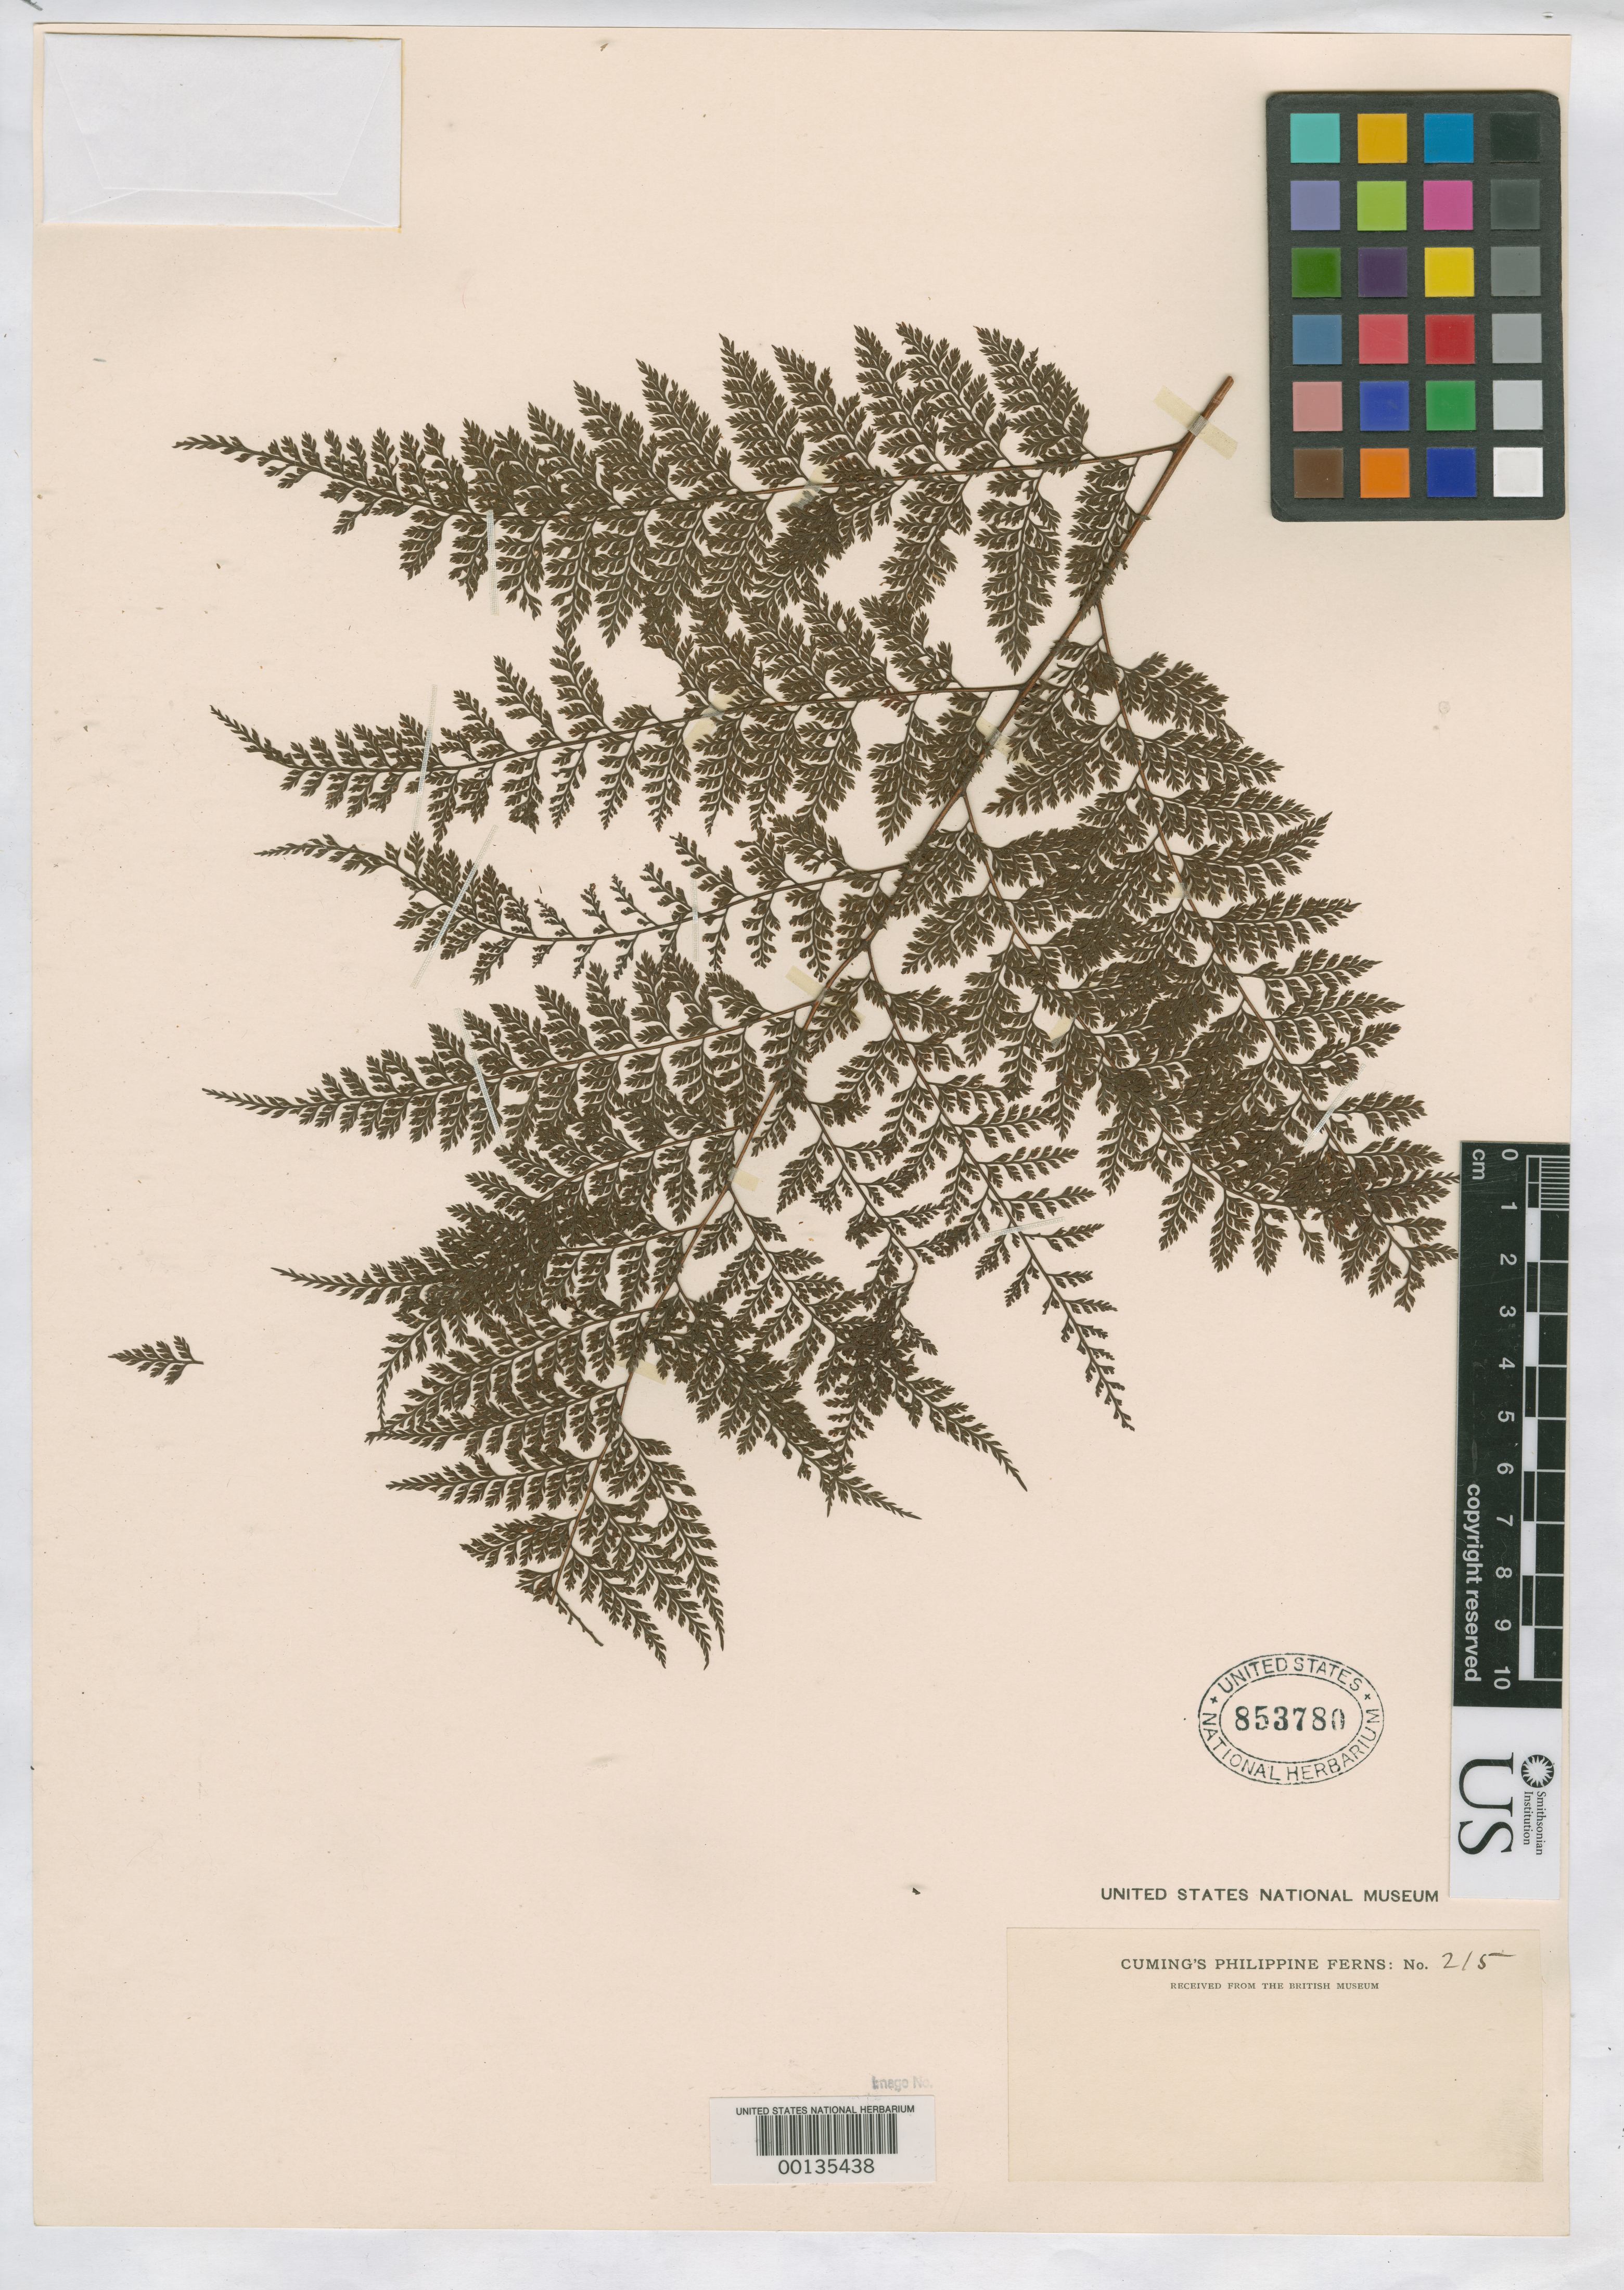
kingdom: Plantae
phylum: Tracheophyta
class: Polypodiopsida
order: Polypodiales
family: Davalliaceae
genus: Davallia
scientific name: Davallia affinis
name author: Hook.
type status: Type Collection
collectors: H. Cuming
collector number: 215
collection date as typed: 1821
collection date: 1821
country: Philippines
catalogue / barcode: US 853780